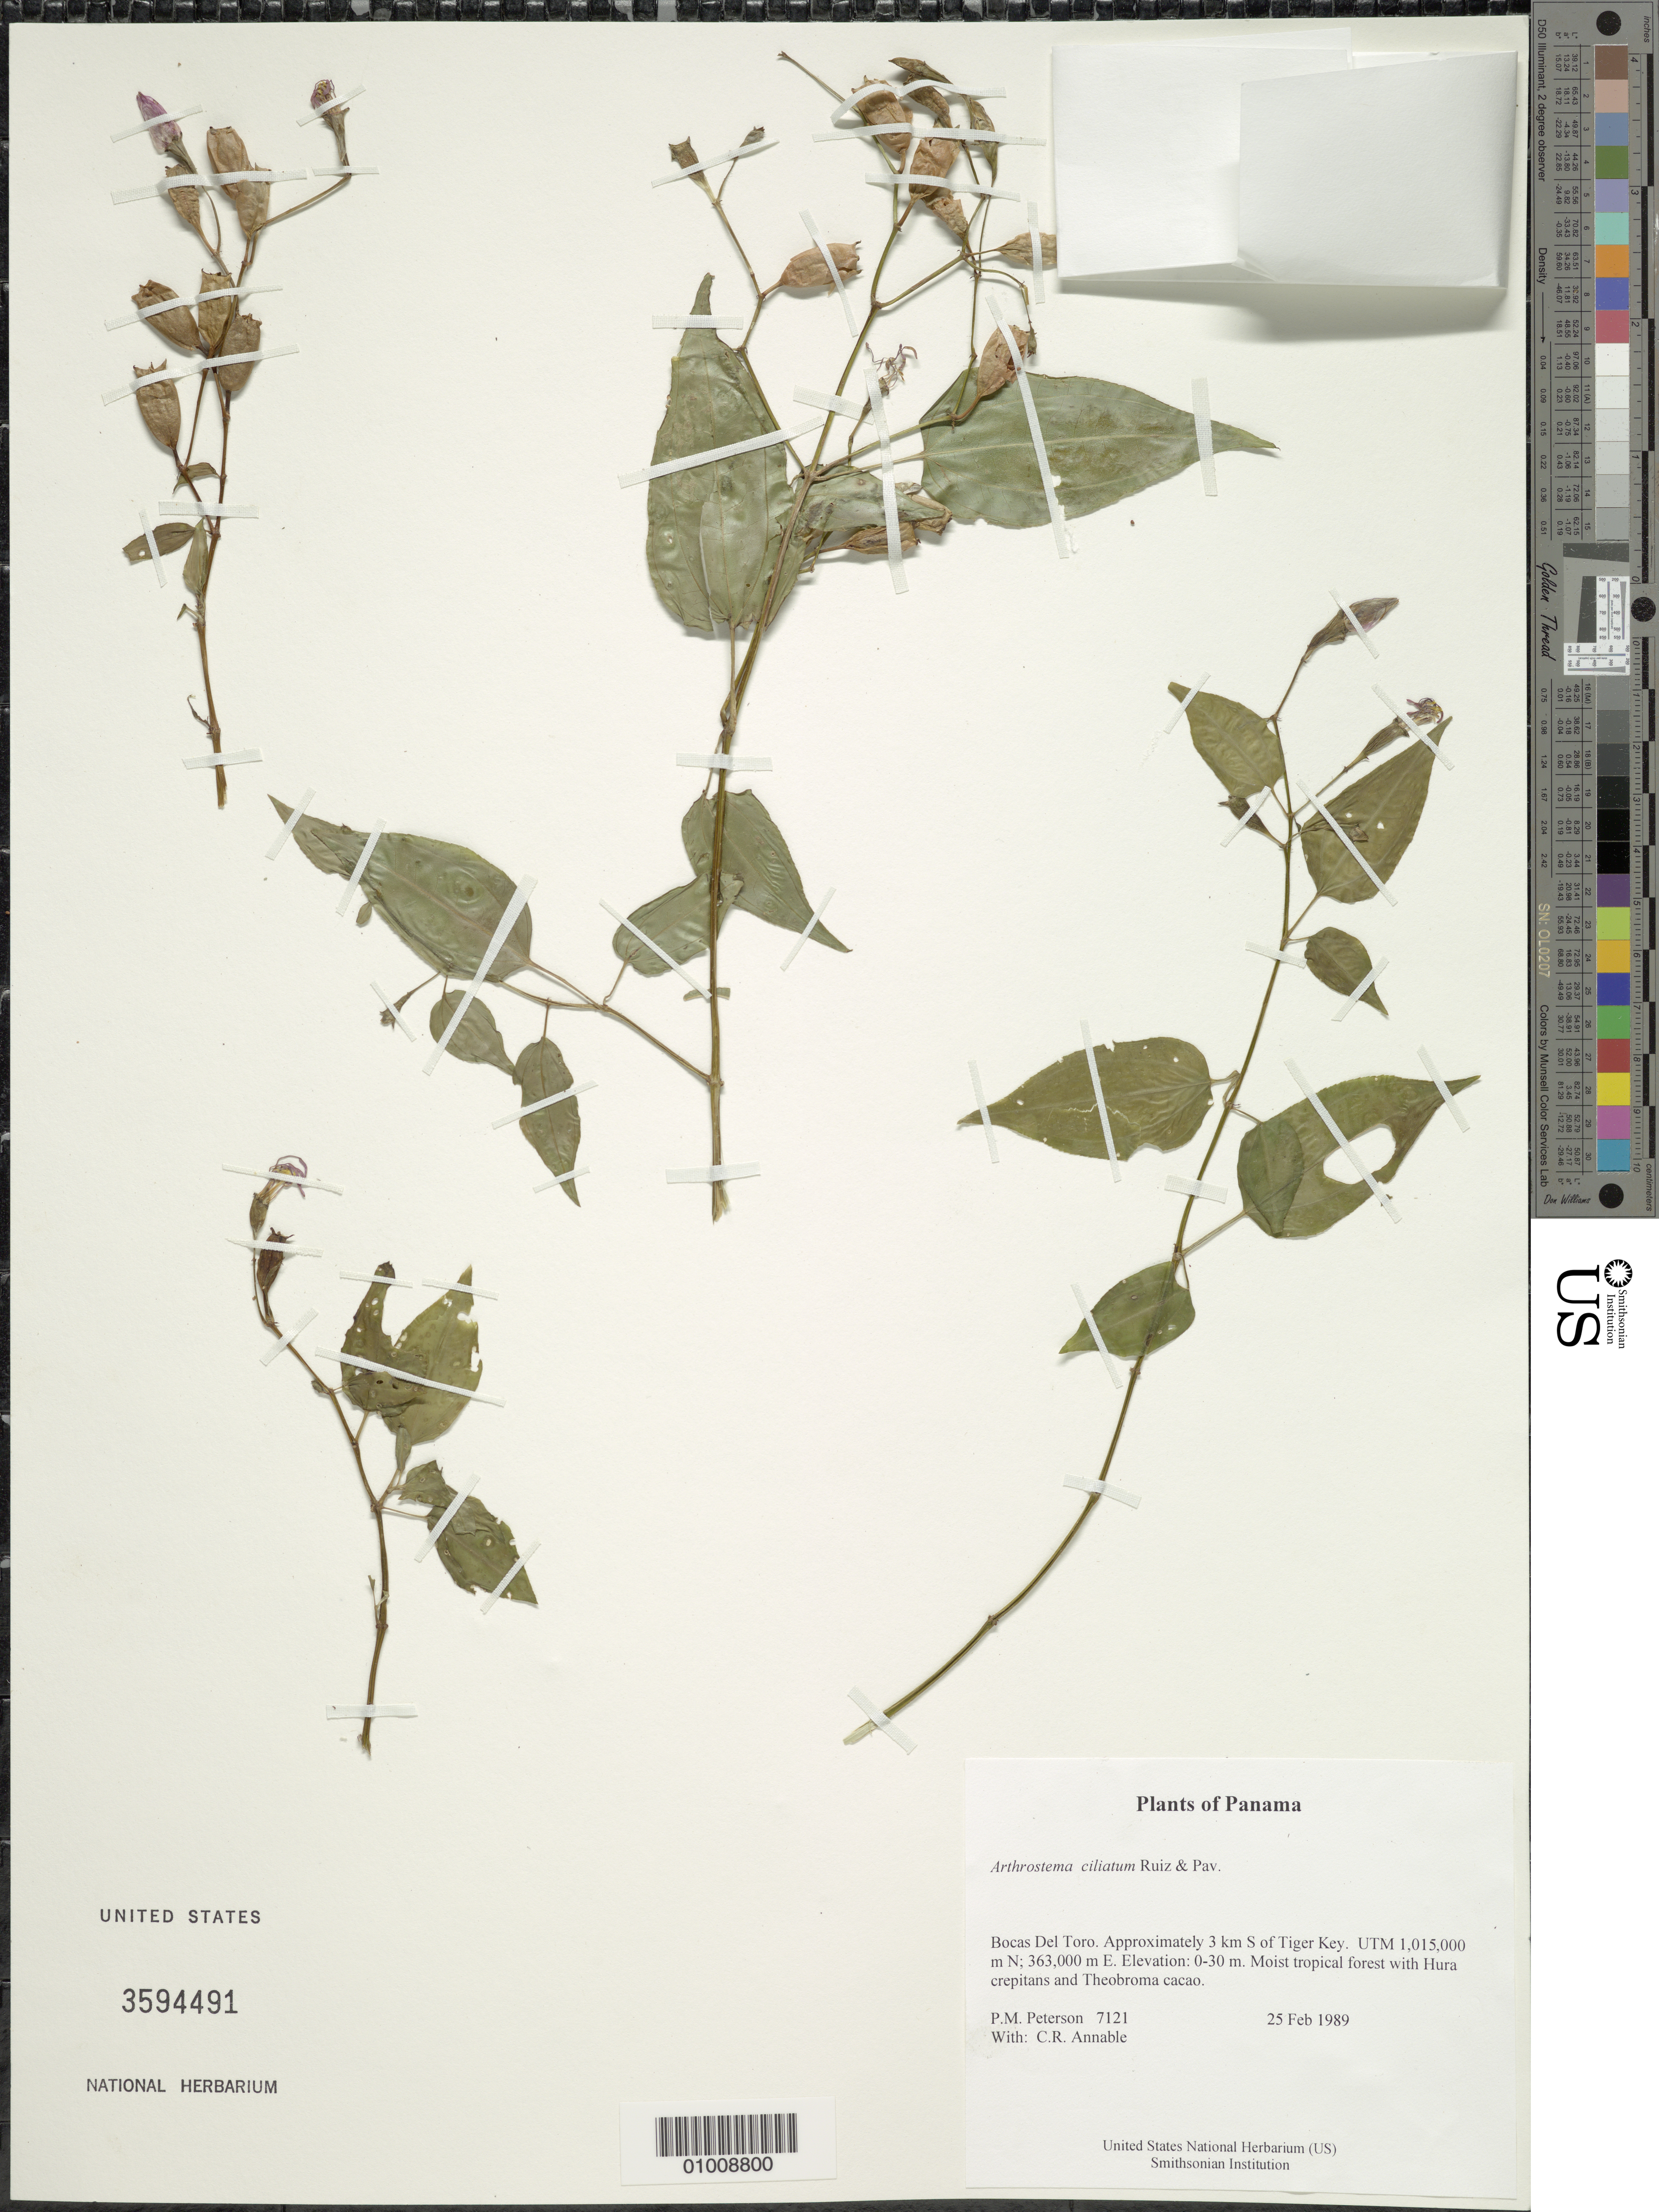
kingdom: Plantae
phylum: Tracheophyta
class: Magnoliopsida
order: Myrtales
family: Melastomataceae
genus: Arthrostemma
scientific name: Arthrostemma ciliatum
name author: Pav. ex D. Don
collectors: P. M. Peterson & C. R. Annable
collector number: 07121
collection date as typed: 25 Feb 1989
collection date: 1989-02-25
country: Panama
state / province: Bocas del Toro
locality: Approximately 3 km S of Tiger Key. UTM 1,015,000 m N; 363,000 m E.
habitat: Moist tropical forest with Hura crepitans and Theobroma cacao.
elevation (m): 0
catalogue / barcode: US 3594491